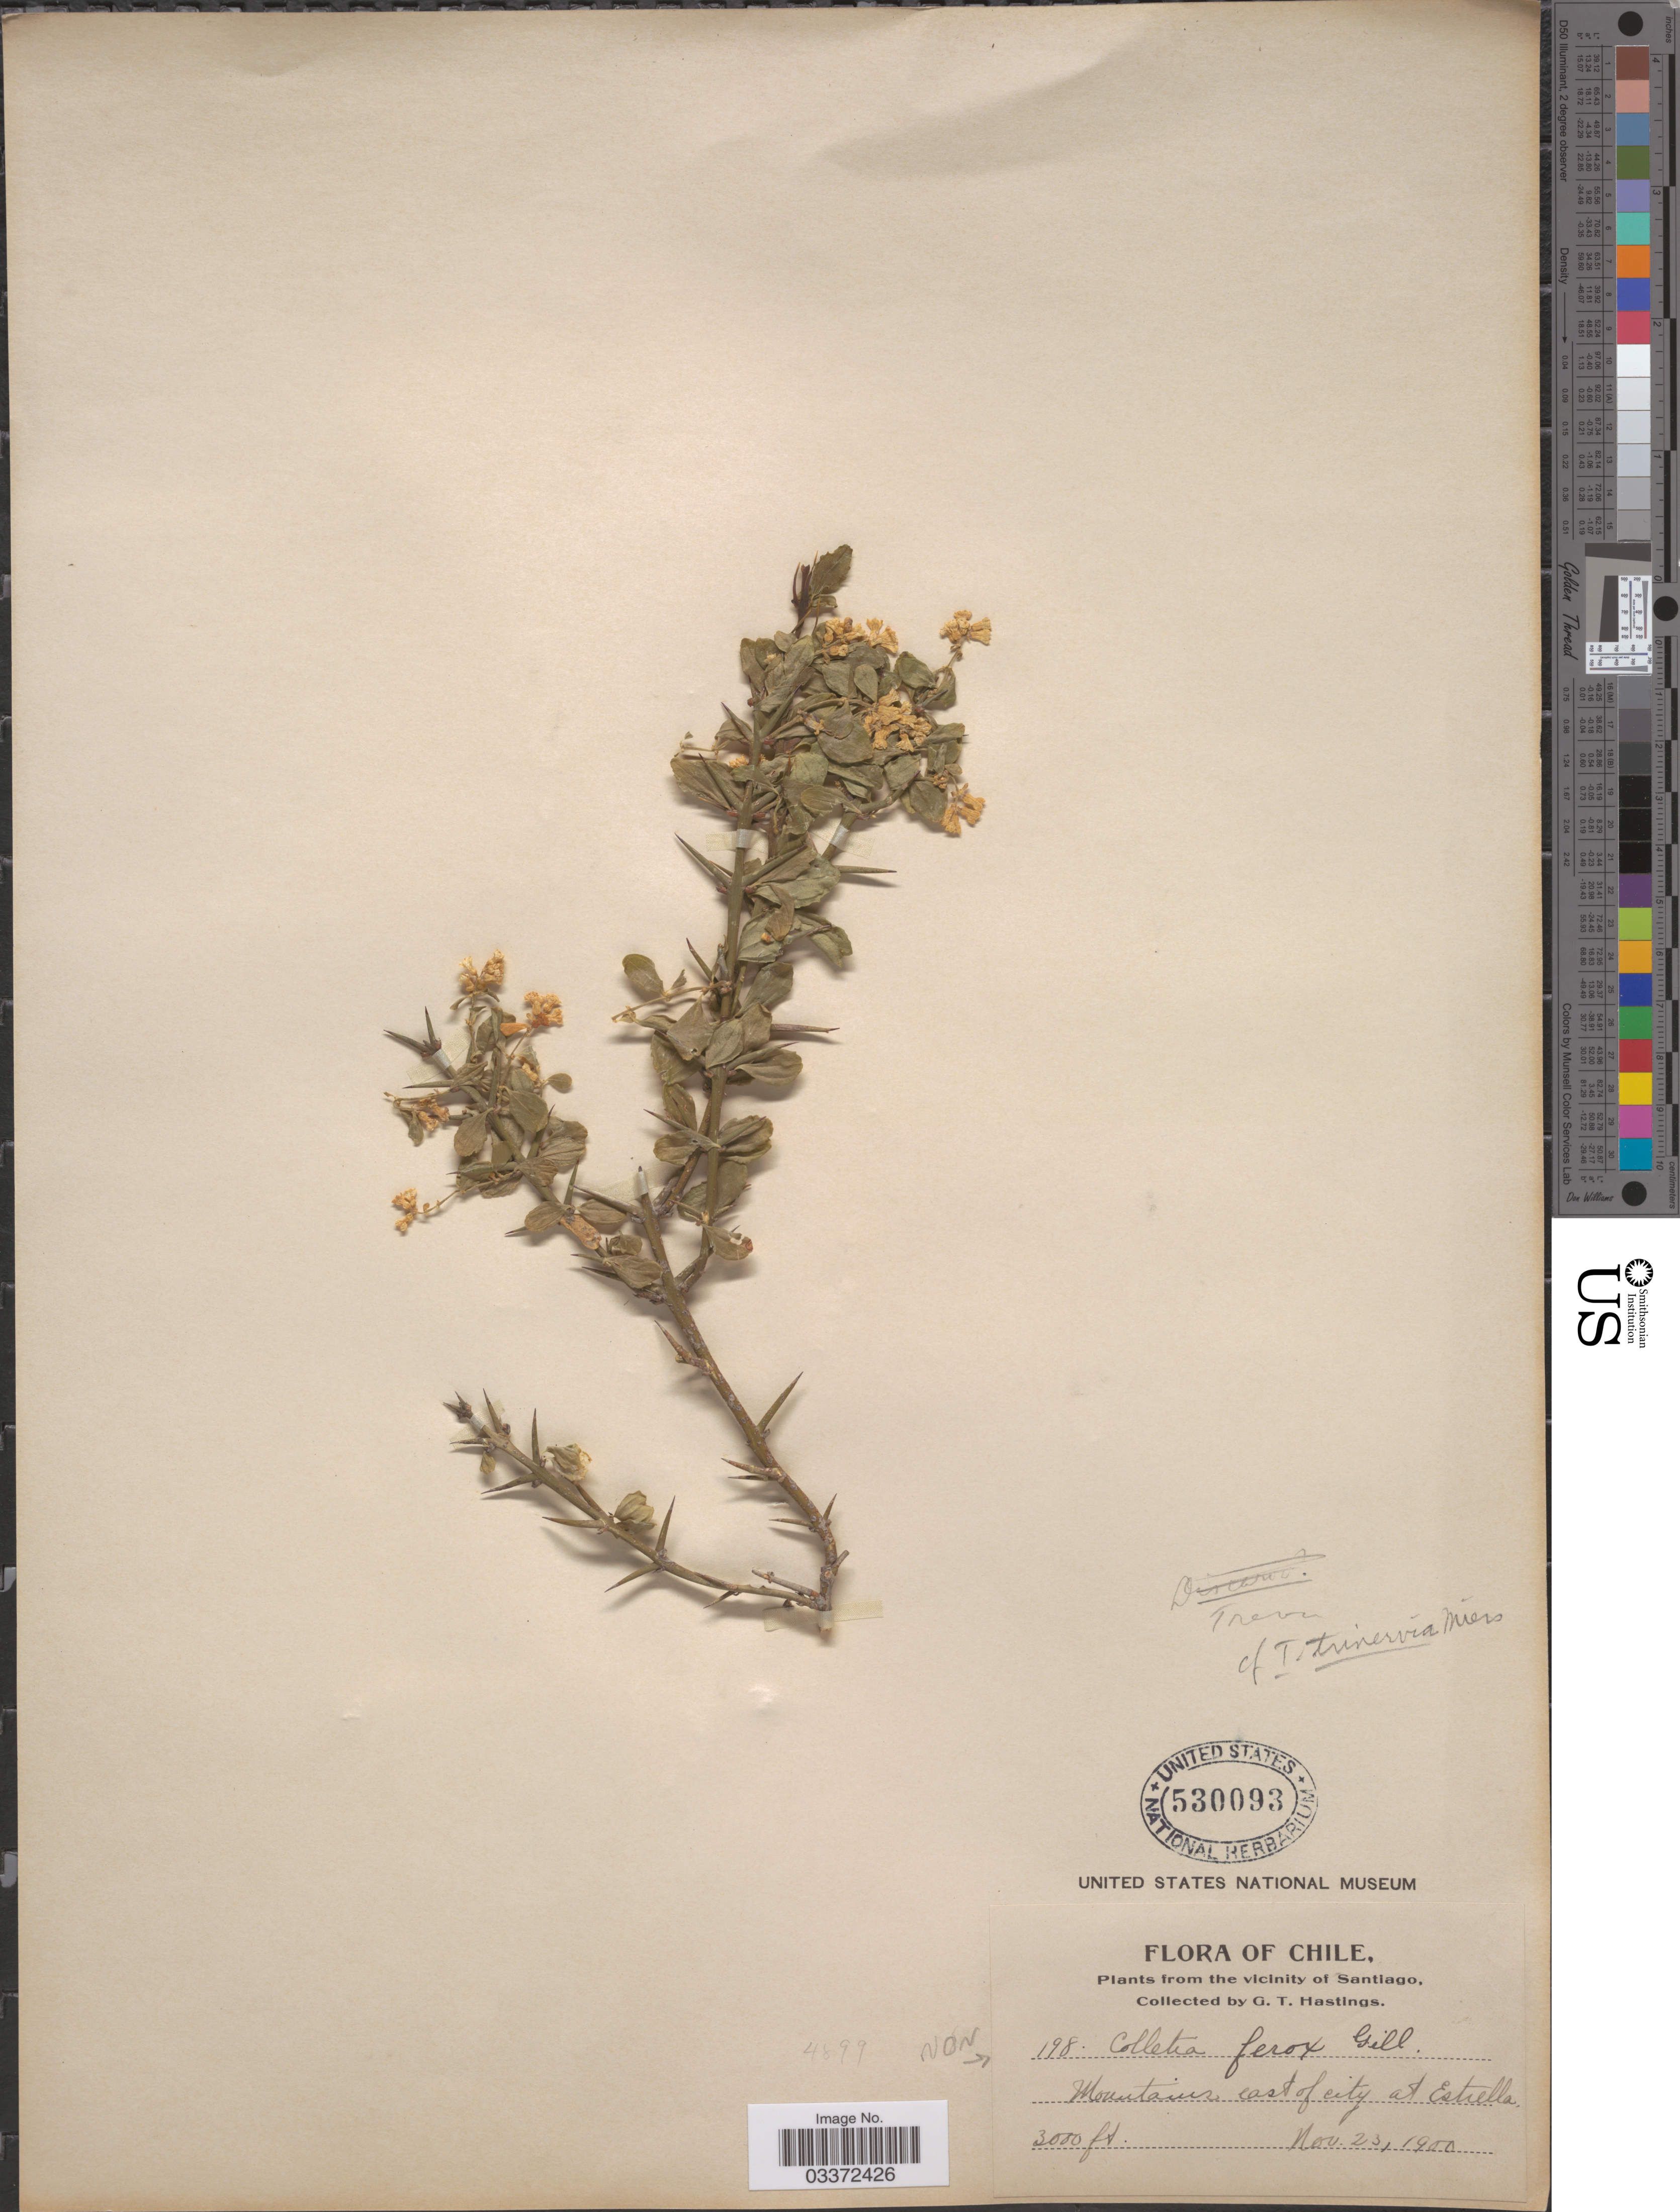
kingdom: Plantae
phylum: Tracheophyta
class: Magnoliopsida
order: Rosales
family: Rhamnaceae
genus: Trevoa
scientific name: Trevoa trinervia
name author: Gillies & Hook.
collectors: G. Hastings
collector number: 198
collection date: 1900-11-23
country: Chile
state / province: Región Metropolitana (RM)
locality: Vicinity of Santiago, Mountains east of city at Estrella.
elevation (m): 914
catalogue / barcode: US 530093